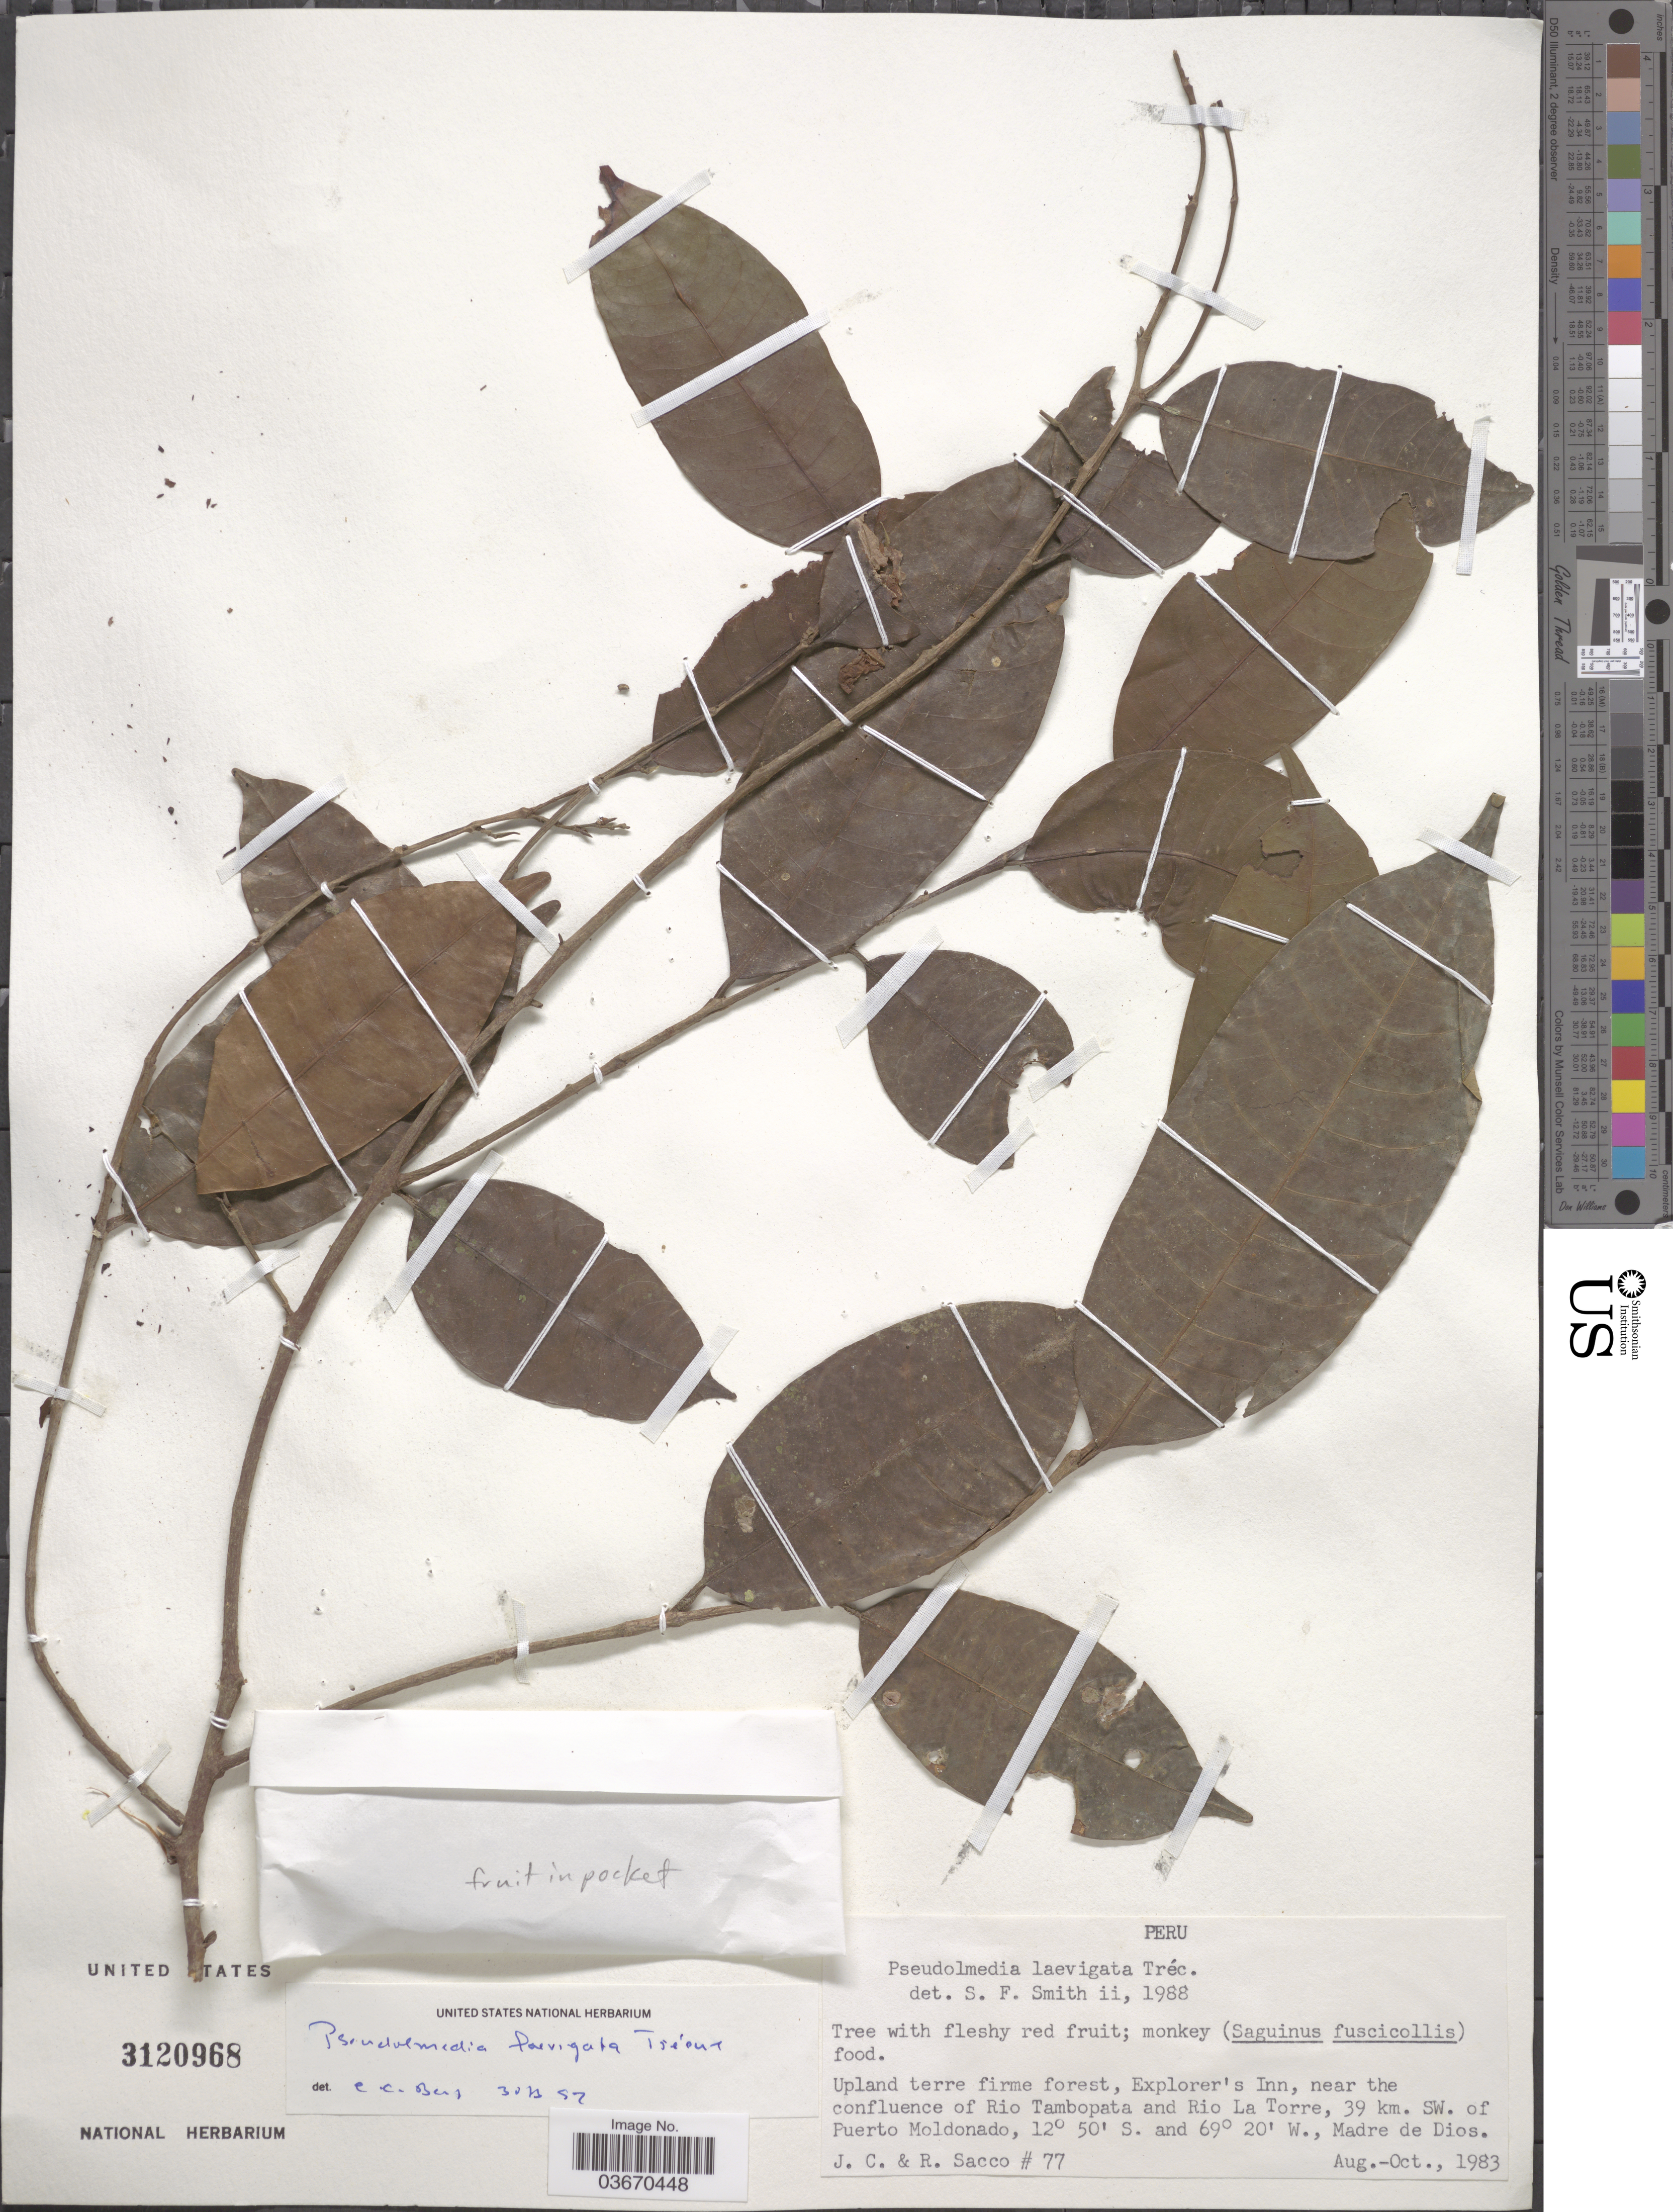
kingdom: Plantae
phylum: Tracheophyta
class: Magnoliopsida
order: Rosales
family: Moraceae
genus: Pseudolmedia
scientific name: Pseudolmedia laevigata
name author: Trécul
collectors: J. C. Sacco & R. Sacco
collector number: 77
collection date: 1983-08/1983-10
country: Peru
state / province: Madre de Dios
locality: Upland terre firme forest, Explorer's Inn, near the confluence of Rio Tambopata and Rio La Torre, 39 km. SW. of Puerto Moldonado.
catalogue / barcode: US 3120968